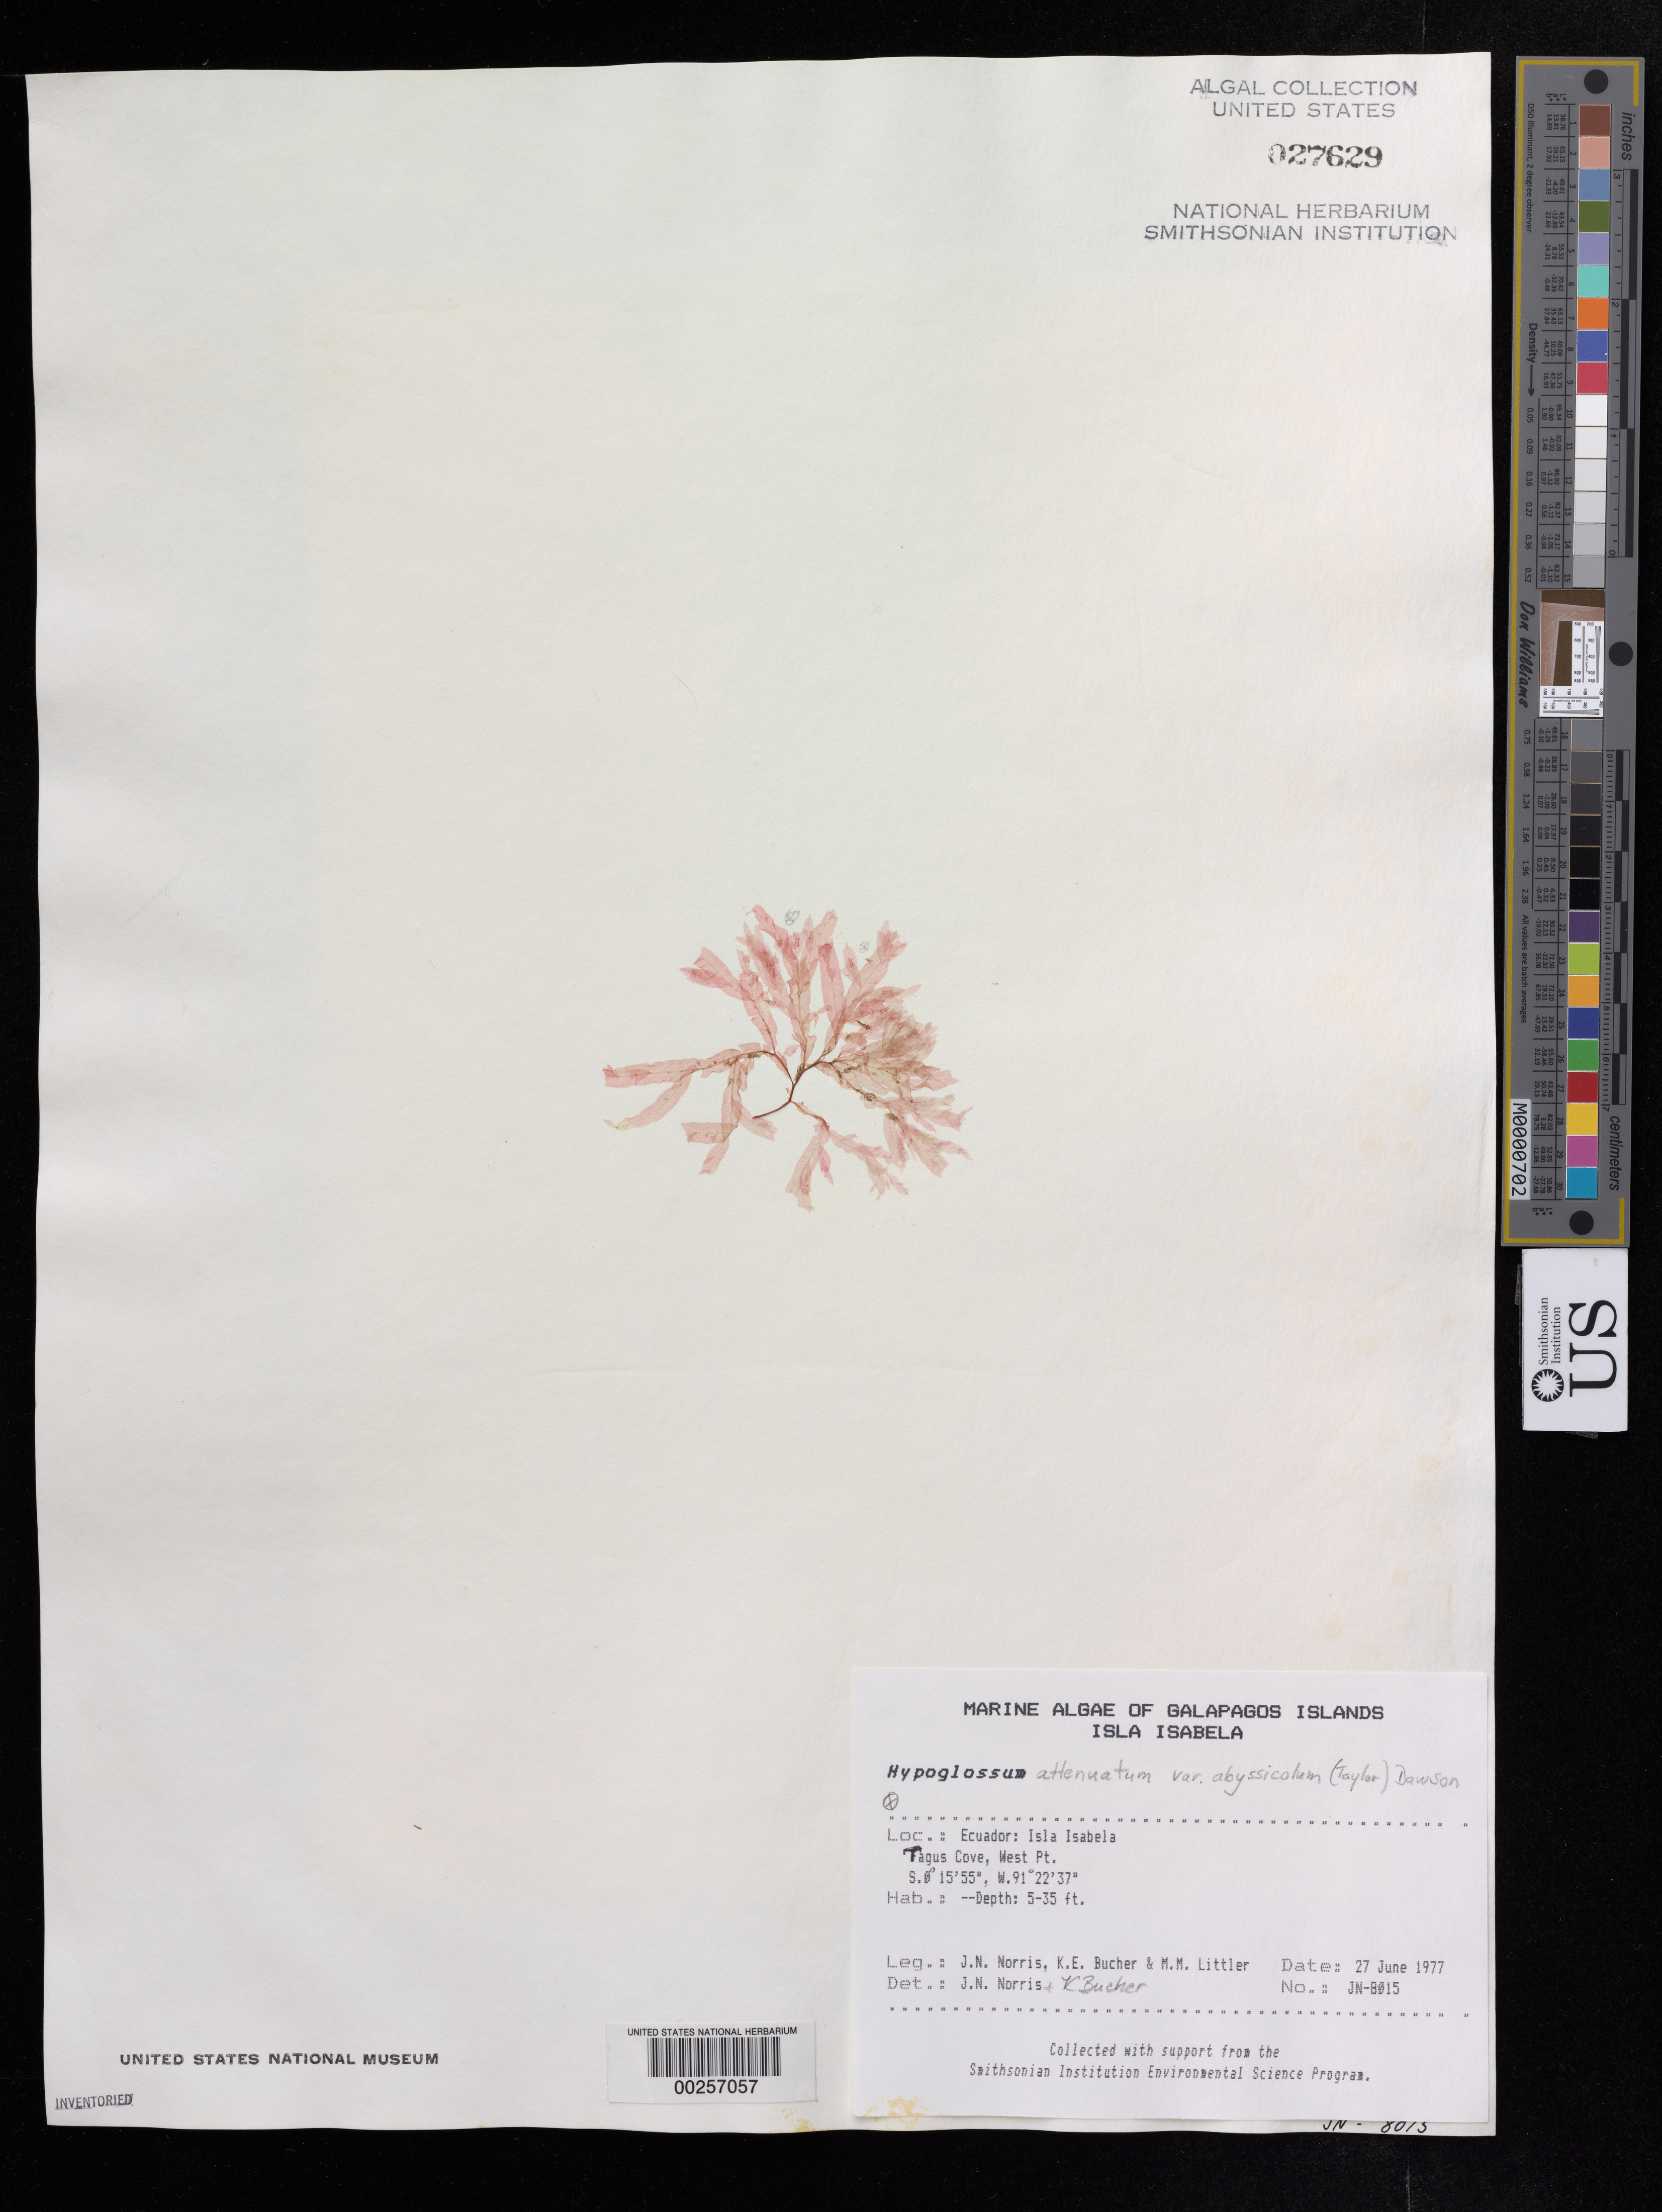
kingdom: Plantae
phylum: Rhodophyta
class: Florideophyceae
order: Ceramiales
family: Delesseriaceae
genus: Hypoglossum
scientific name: Hypoglossum attenuatum var. abyssicolum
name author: (W.R. Taylor) E.Y. Dawson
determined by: Norris, J. N.; Bucher, K. E.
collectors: J. N. Norris, K. E. Bucher & M. M. Littler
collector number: JN-8015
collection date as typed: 27 Jun 1977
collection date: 1977-06-27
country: Ecuador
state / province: Colón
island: Isabela [Albemarle]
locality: Tagus Cove, West Point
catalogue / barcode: US 27629